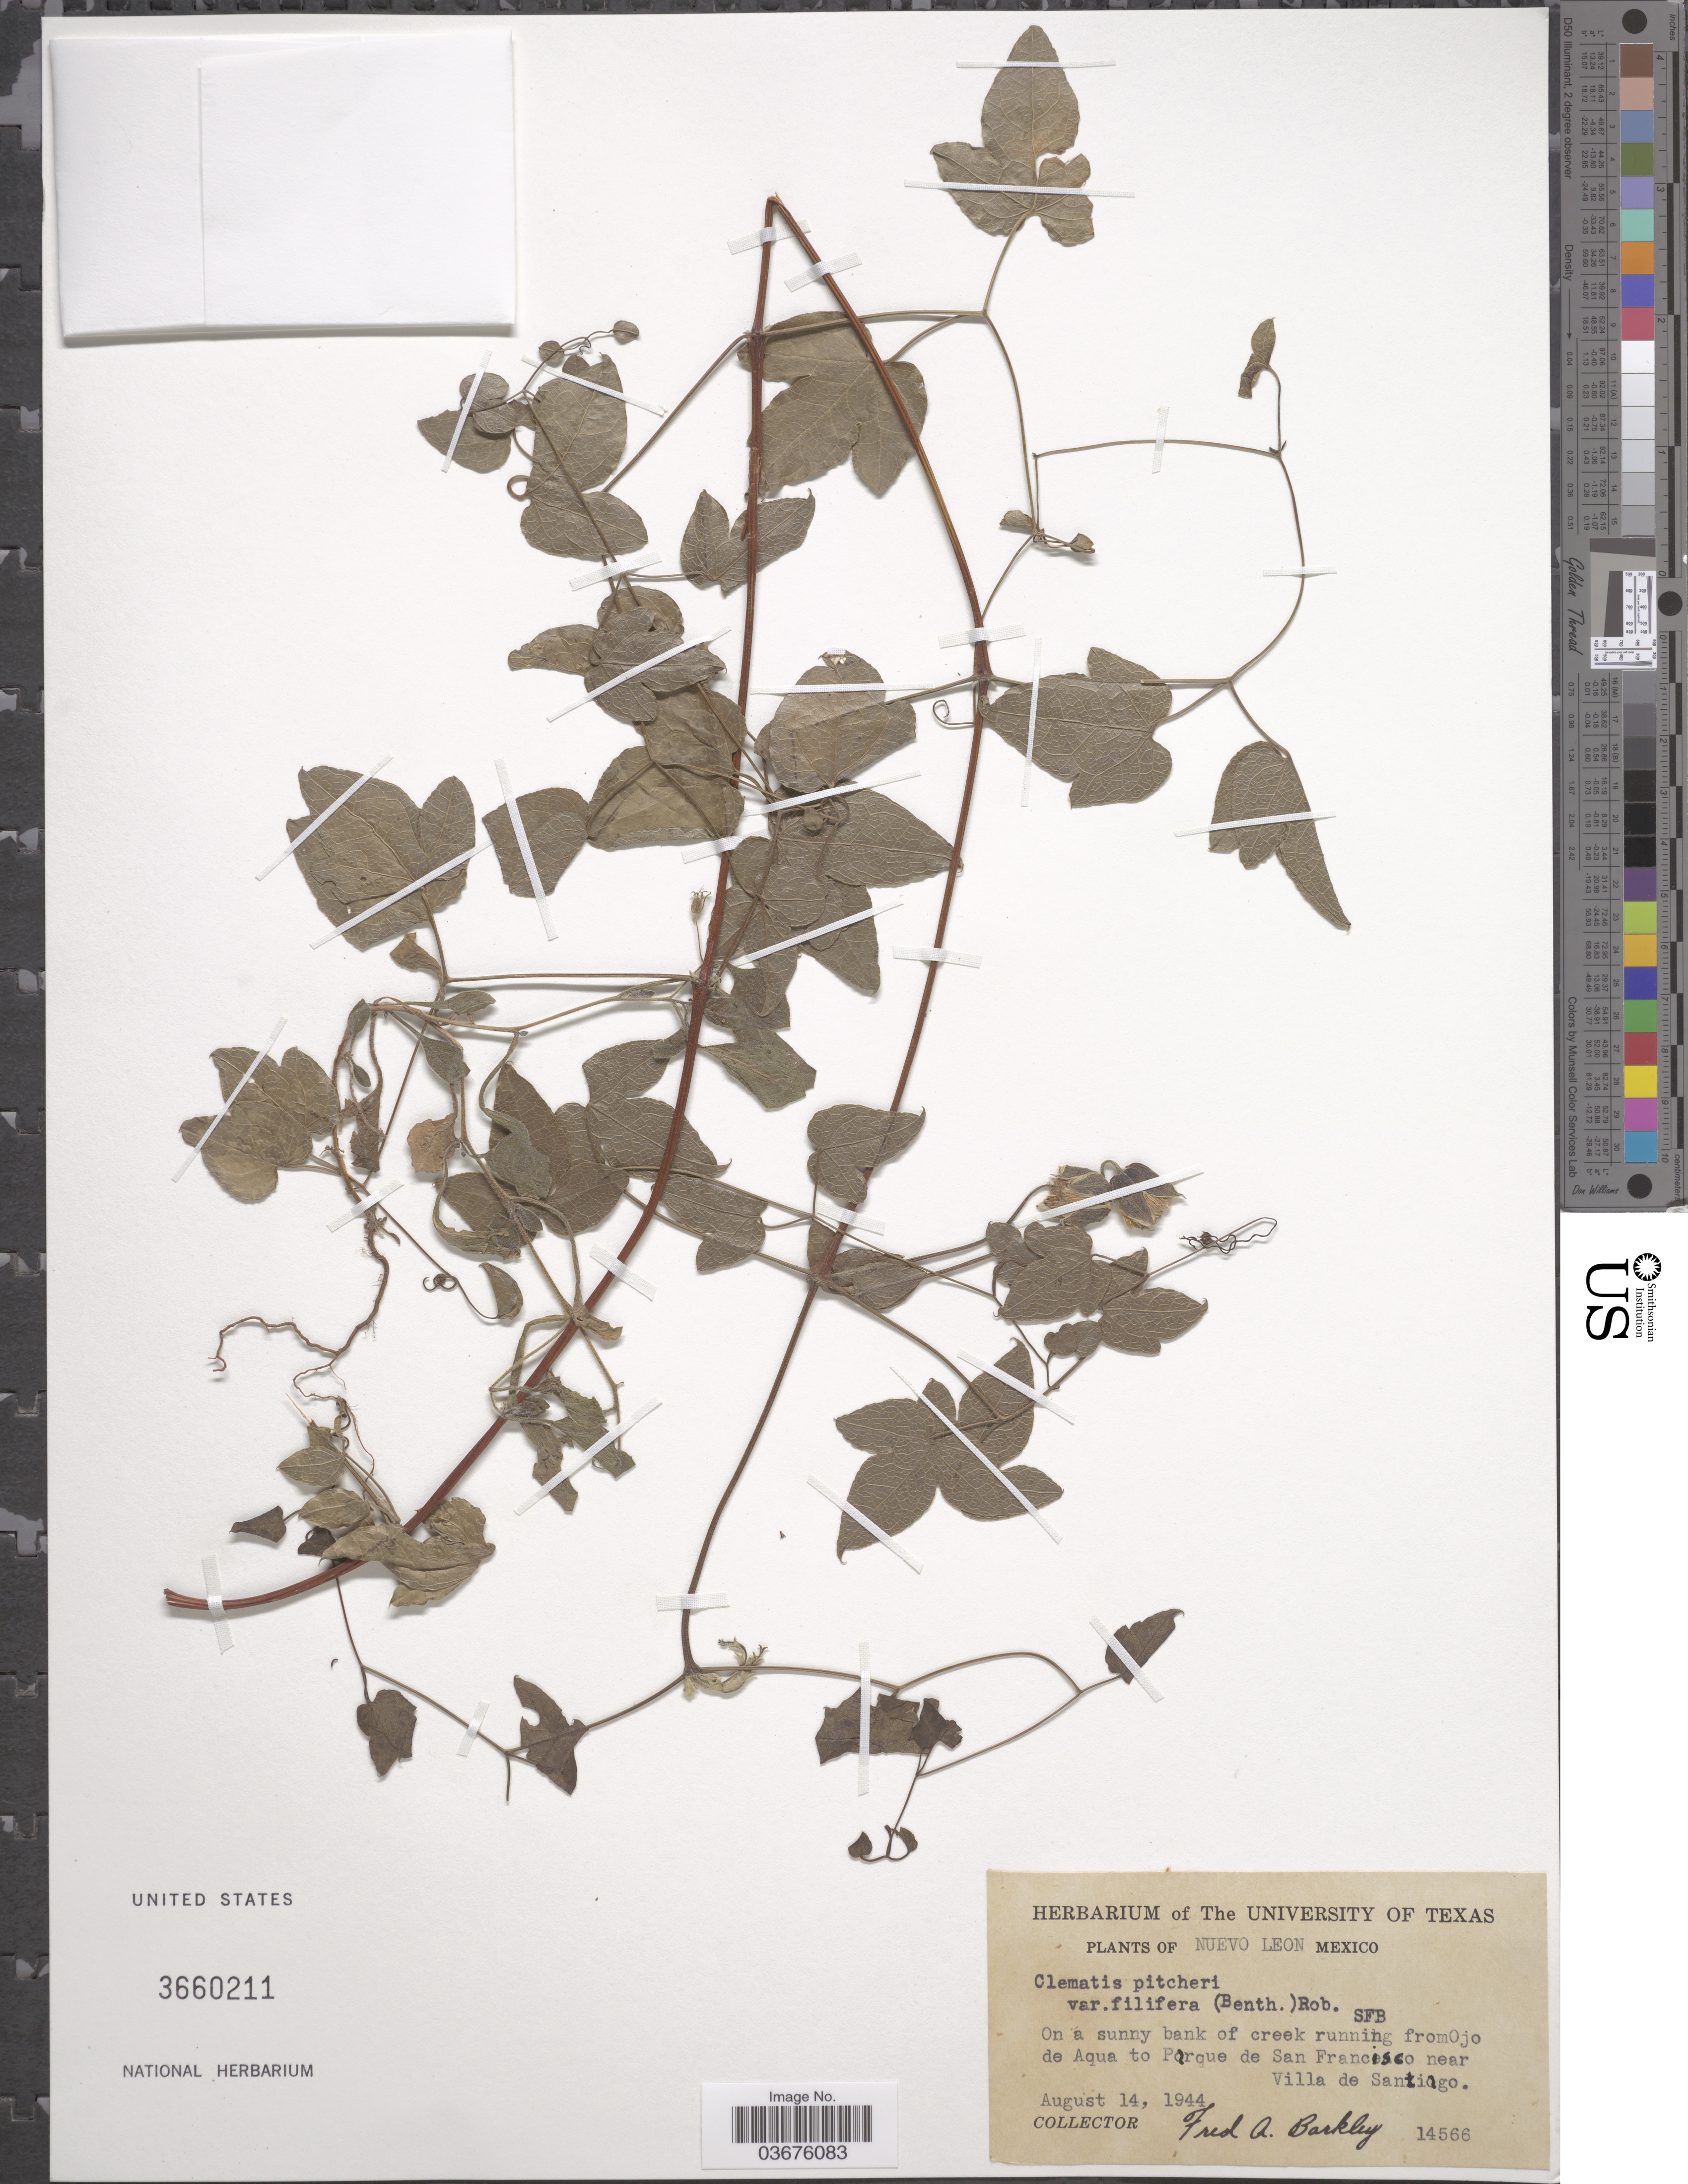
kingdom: Plantae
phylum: Tracheophyta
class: Magnoliopsida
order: Ranunculales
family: Ranunculaceae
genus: Clematis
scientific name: Clematis pitcheri var. filifera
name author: (Benth.) B.L. Rob.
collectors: F. A. Barkley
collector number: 14566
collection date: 1944-08-14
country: Mexico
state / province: Nuevo León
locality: On a sunny bank of creek running from Ojo de Aqua to Parque de San Francisco near Villa de Santiago.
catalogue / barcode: US 3660211